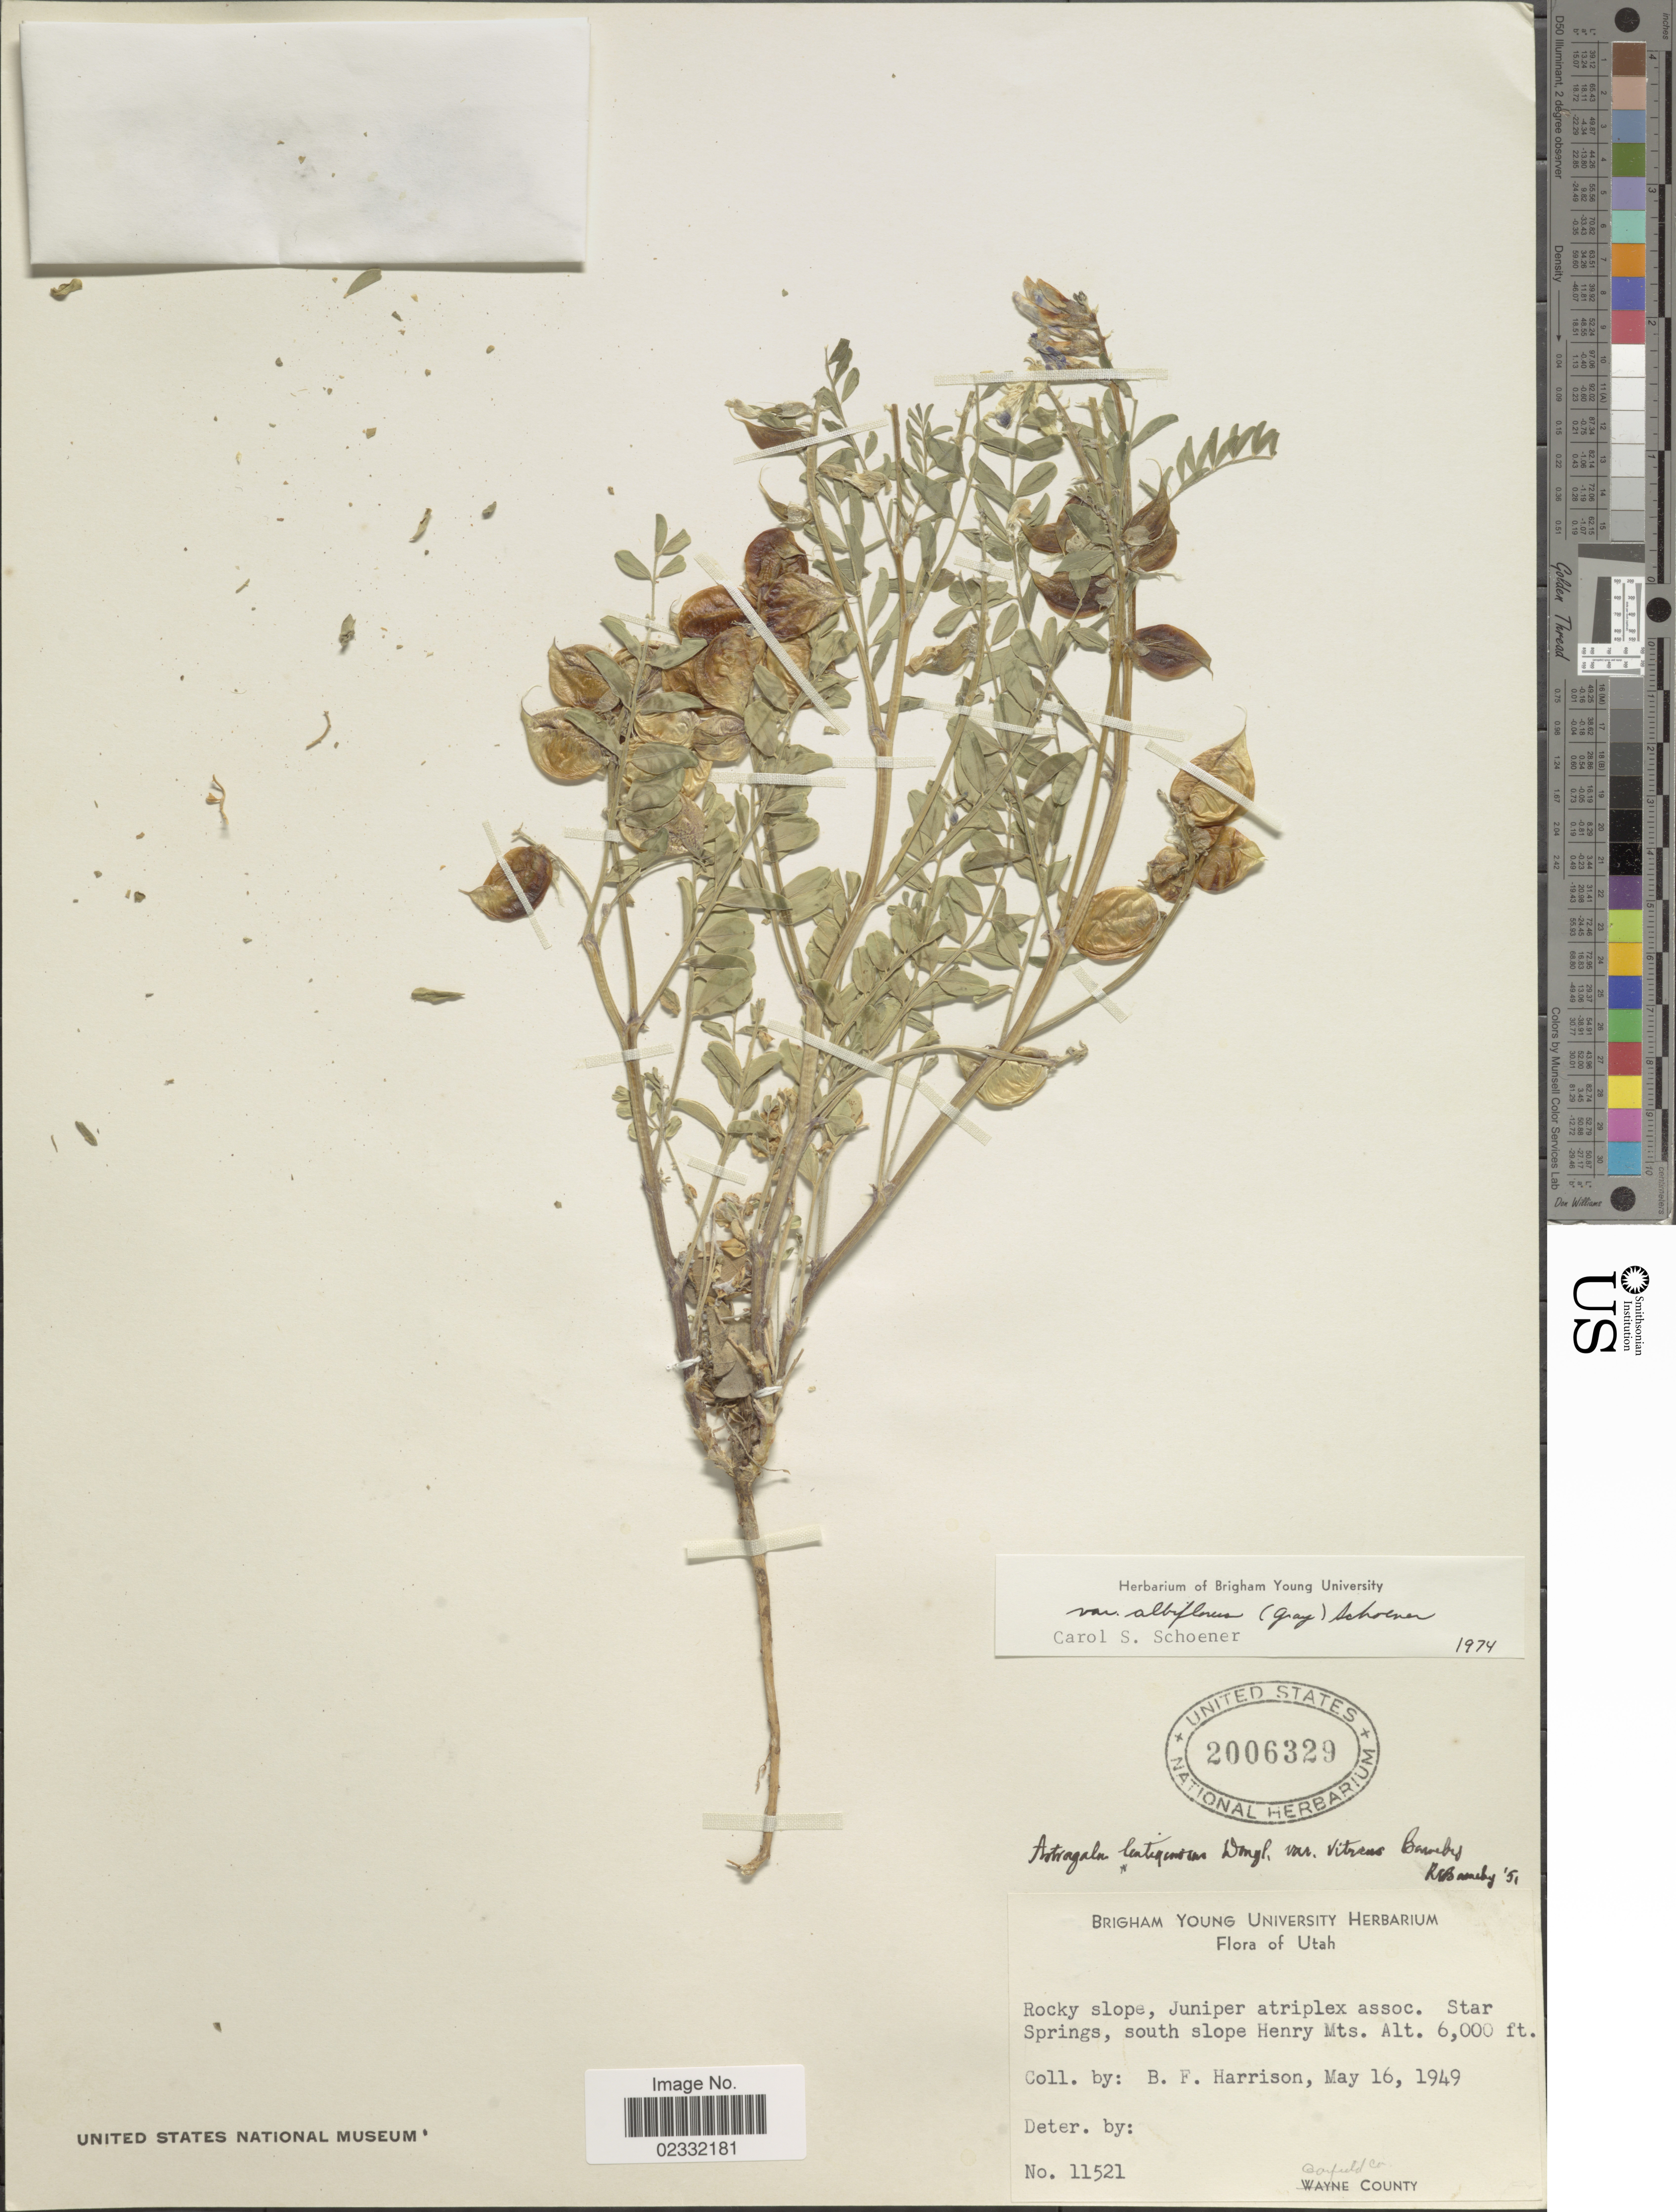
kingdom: Plantae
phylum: Tracheophyta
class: Magnoliopsida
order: Fabales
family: Fabaceae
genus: Astragalus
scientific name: Astragalus lentiginosus var. albiflorus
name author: (A. Gray) Schoener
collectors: B. F. Harrison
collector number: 11521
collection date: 1949-05-16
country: United States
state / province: Utah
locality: Rocky slope, Juniper atriplex assoc. Star Springs, south slope Henry Mts, Garfield Co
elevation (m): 1829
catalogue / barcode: US 2006329